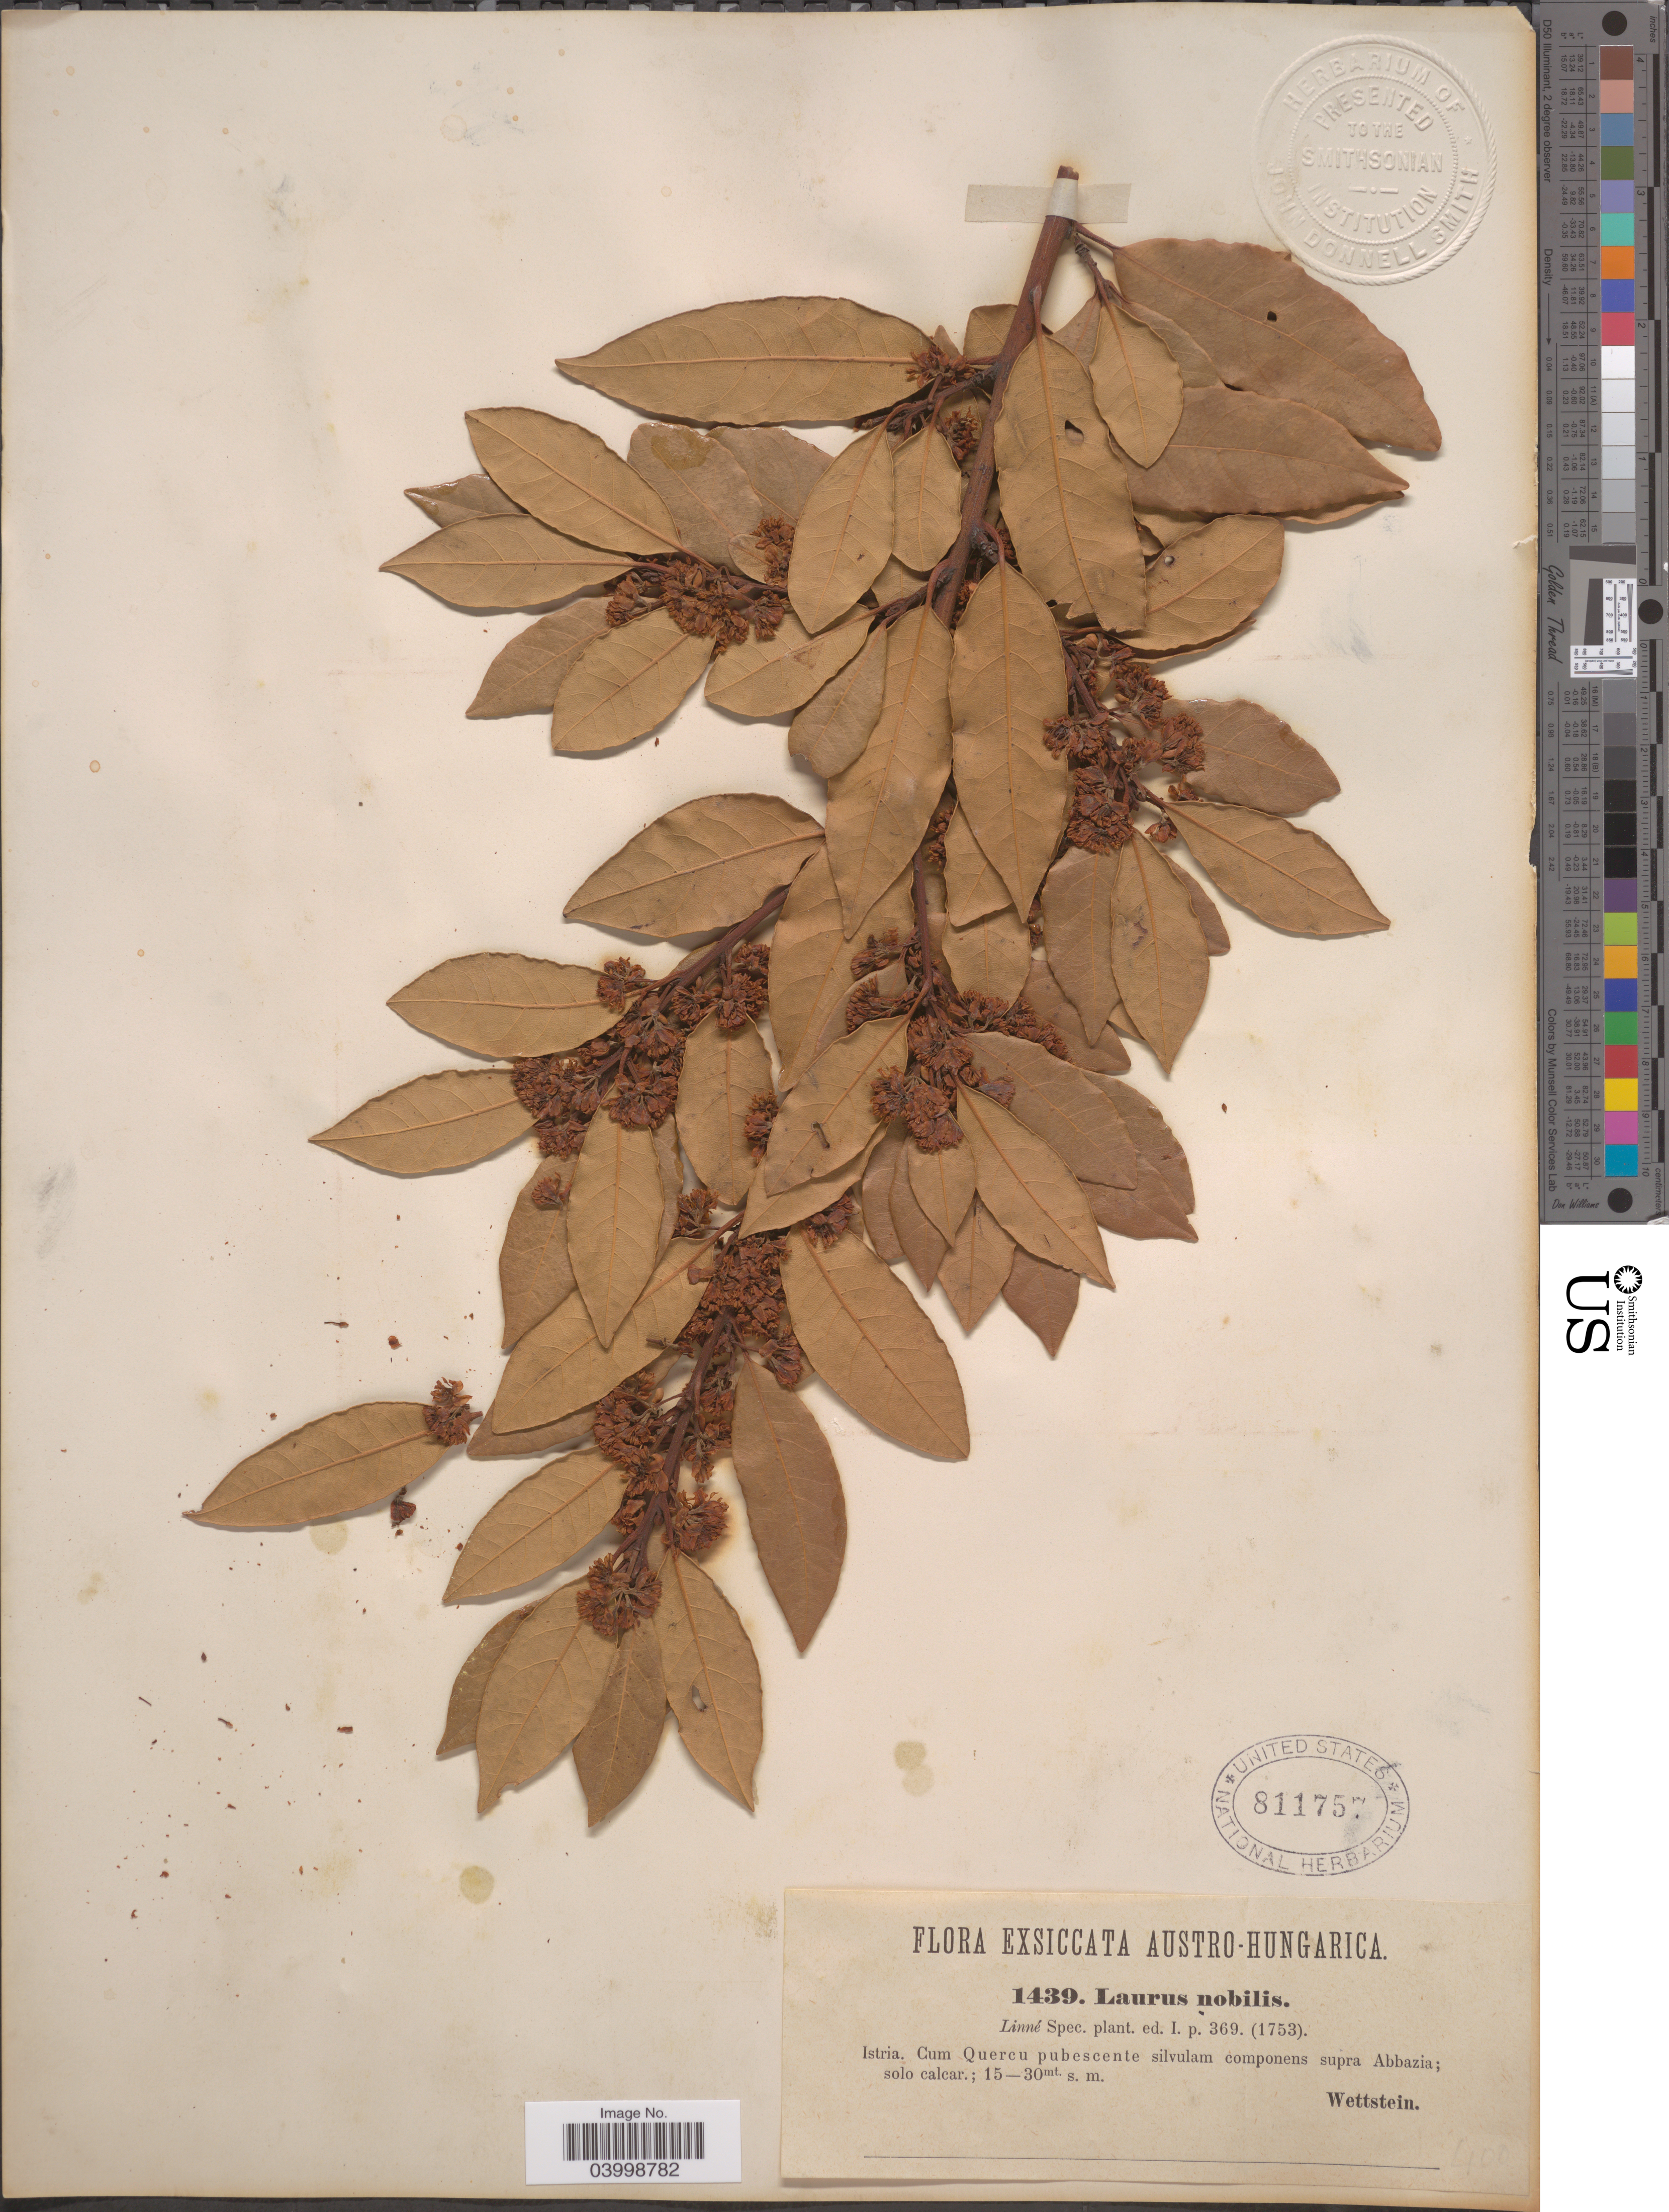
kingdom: Plantae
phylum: Tracheophyta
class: Magnoliopsida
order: Laurales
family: Lauraceae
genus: Laurus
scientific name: Laurus nobilis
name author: L.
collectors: Wettstein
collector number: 1439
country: Croatia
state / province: Istria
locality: Austro-Hungarica. Cum Quercu pubescente silvulam componens supra Abbazia; solo calcar.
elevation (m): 15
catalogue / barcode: US 811757